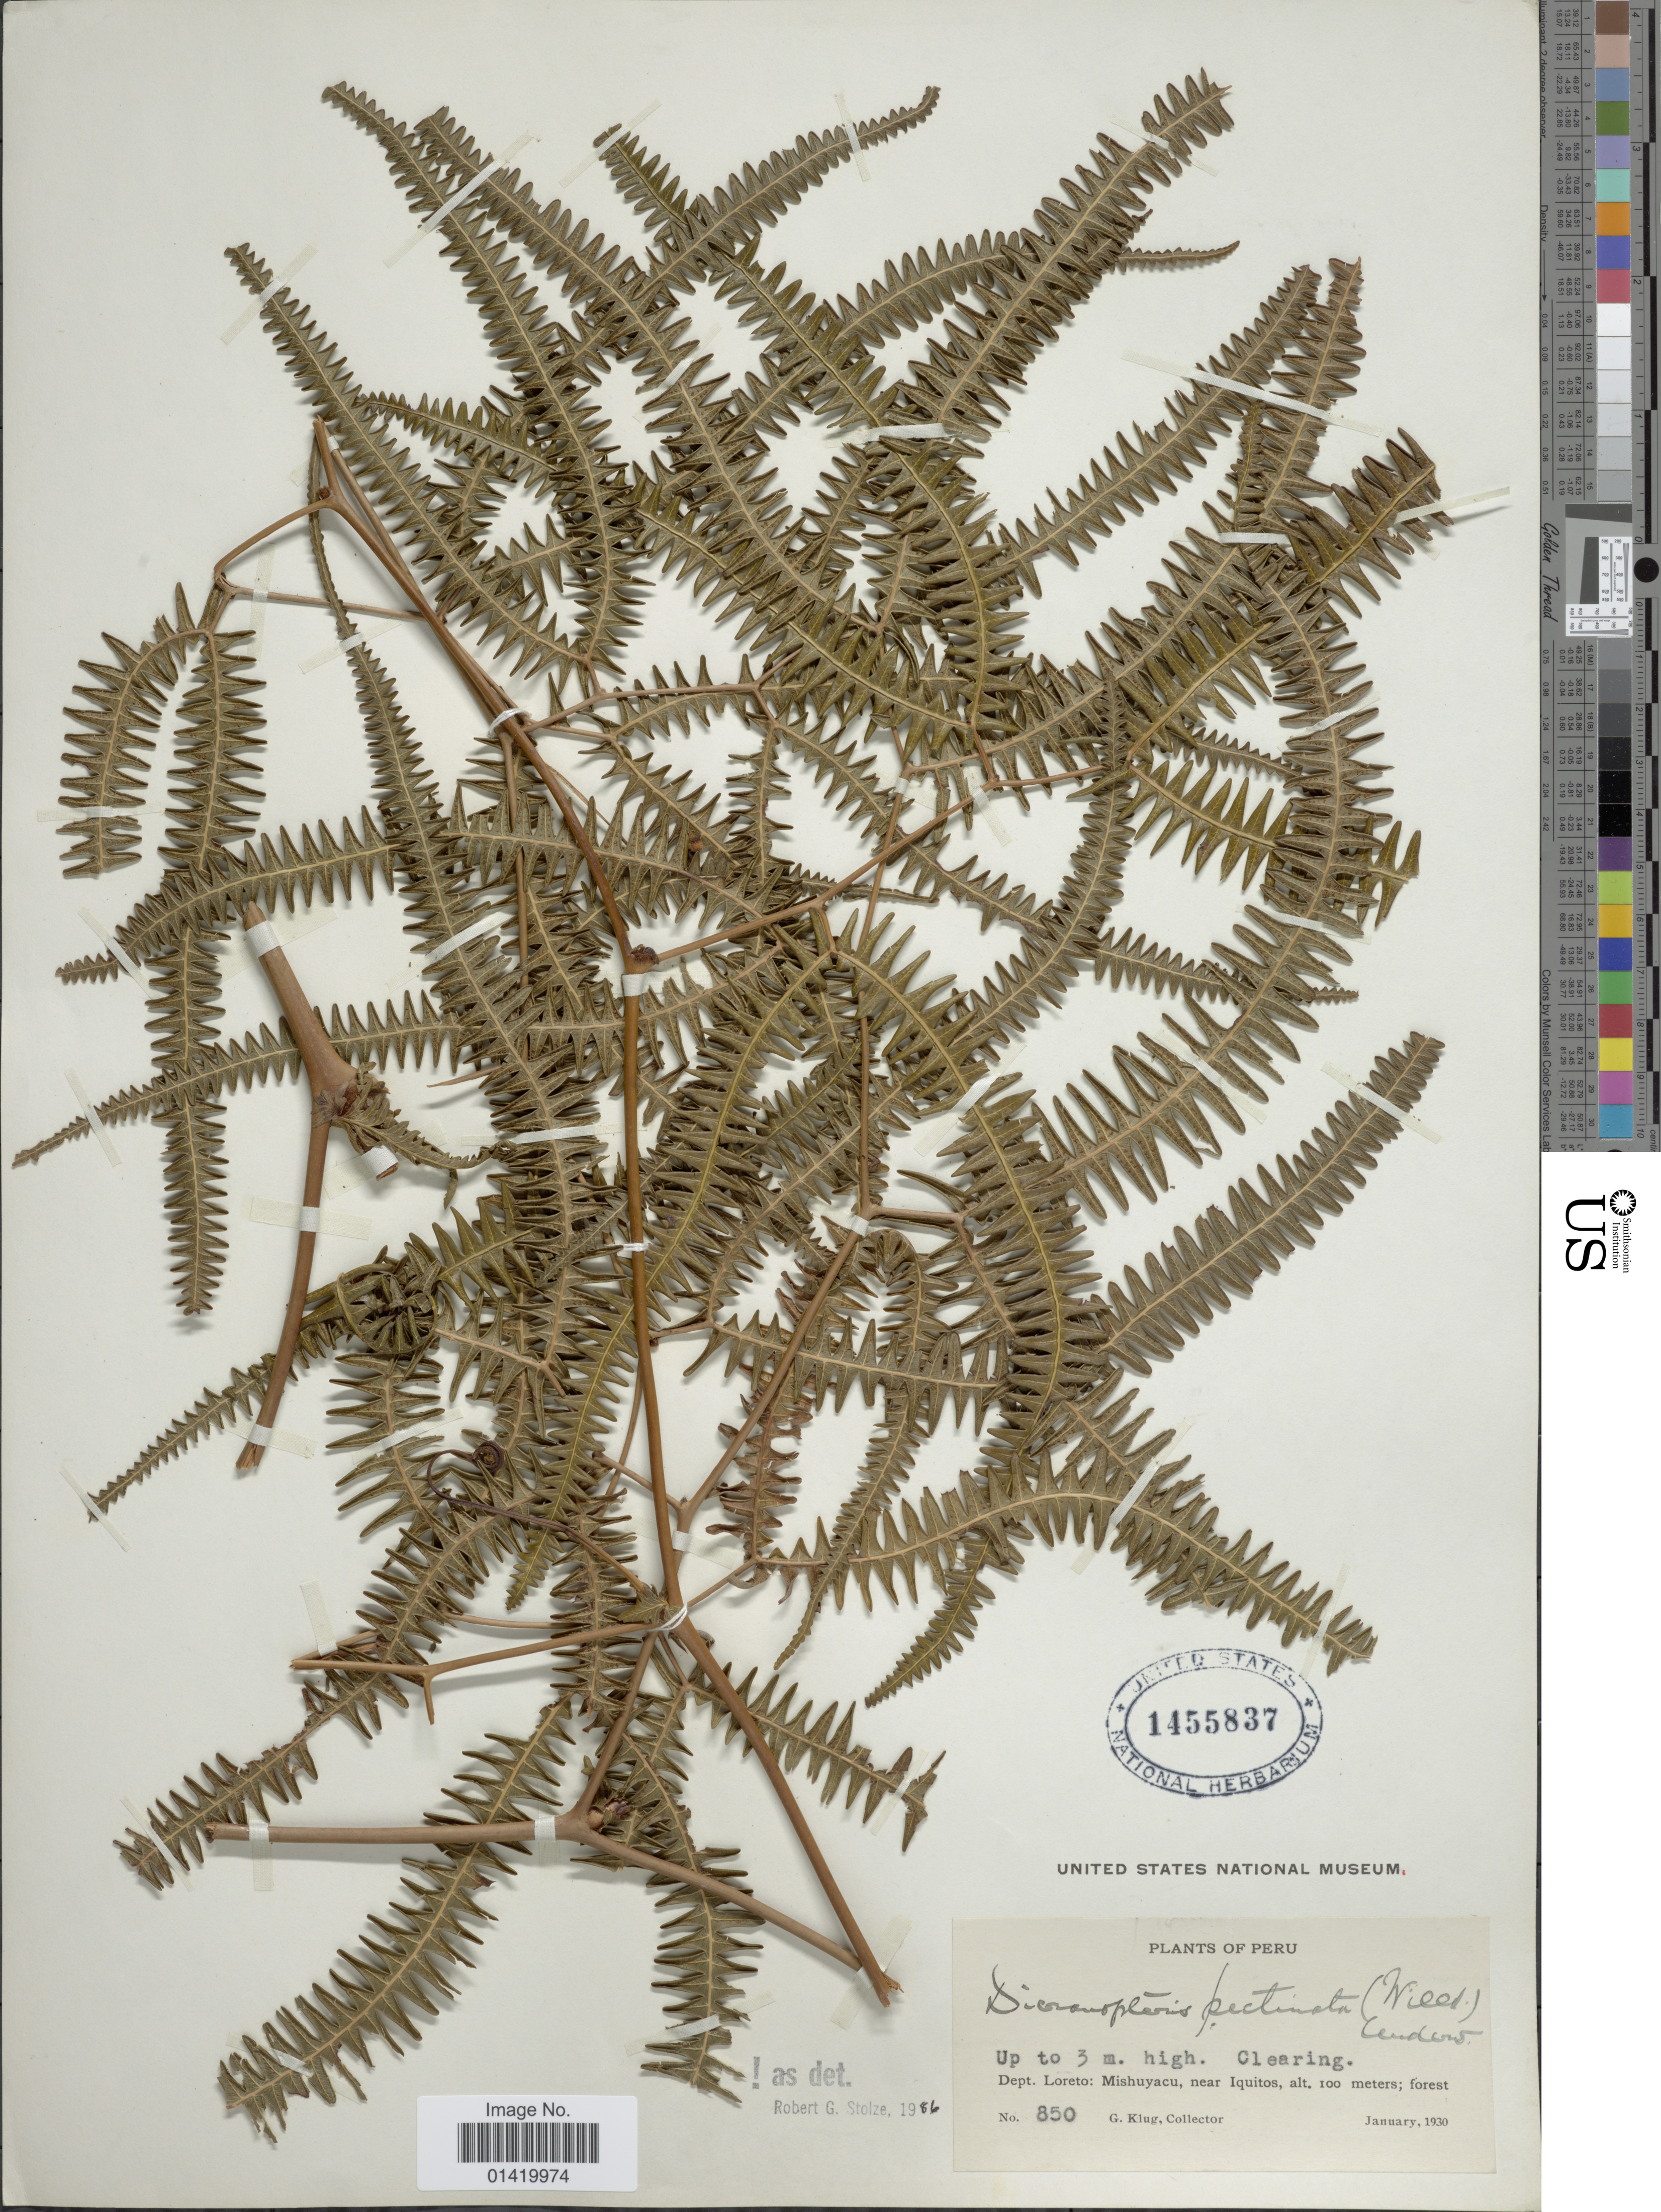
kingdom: Plantae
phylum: Tracheophyta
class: Polypodiopsida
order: Gleicheniales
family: Gleicheniaceae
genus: Gleichenella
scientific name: Gleichenella pectinata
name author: (Willd.) Ching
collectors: G. Klug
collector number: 850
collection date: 1930-01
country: Peru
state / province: Loreto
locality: Dept. Loreto: Mishuyacu, near Iquitos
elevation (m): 100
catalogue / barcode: US 1455837